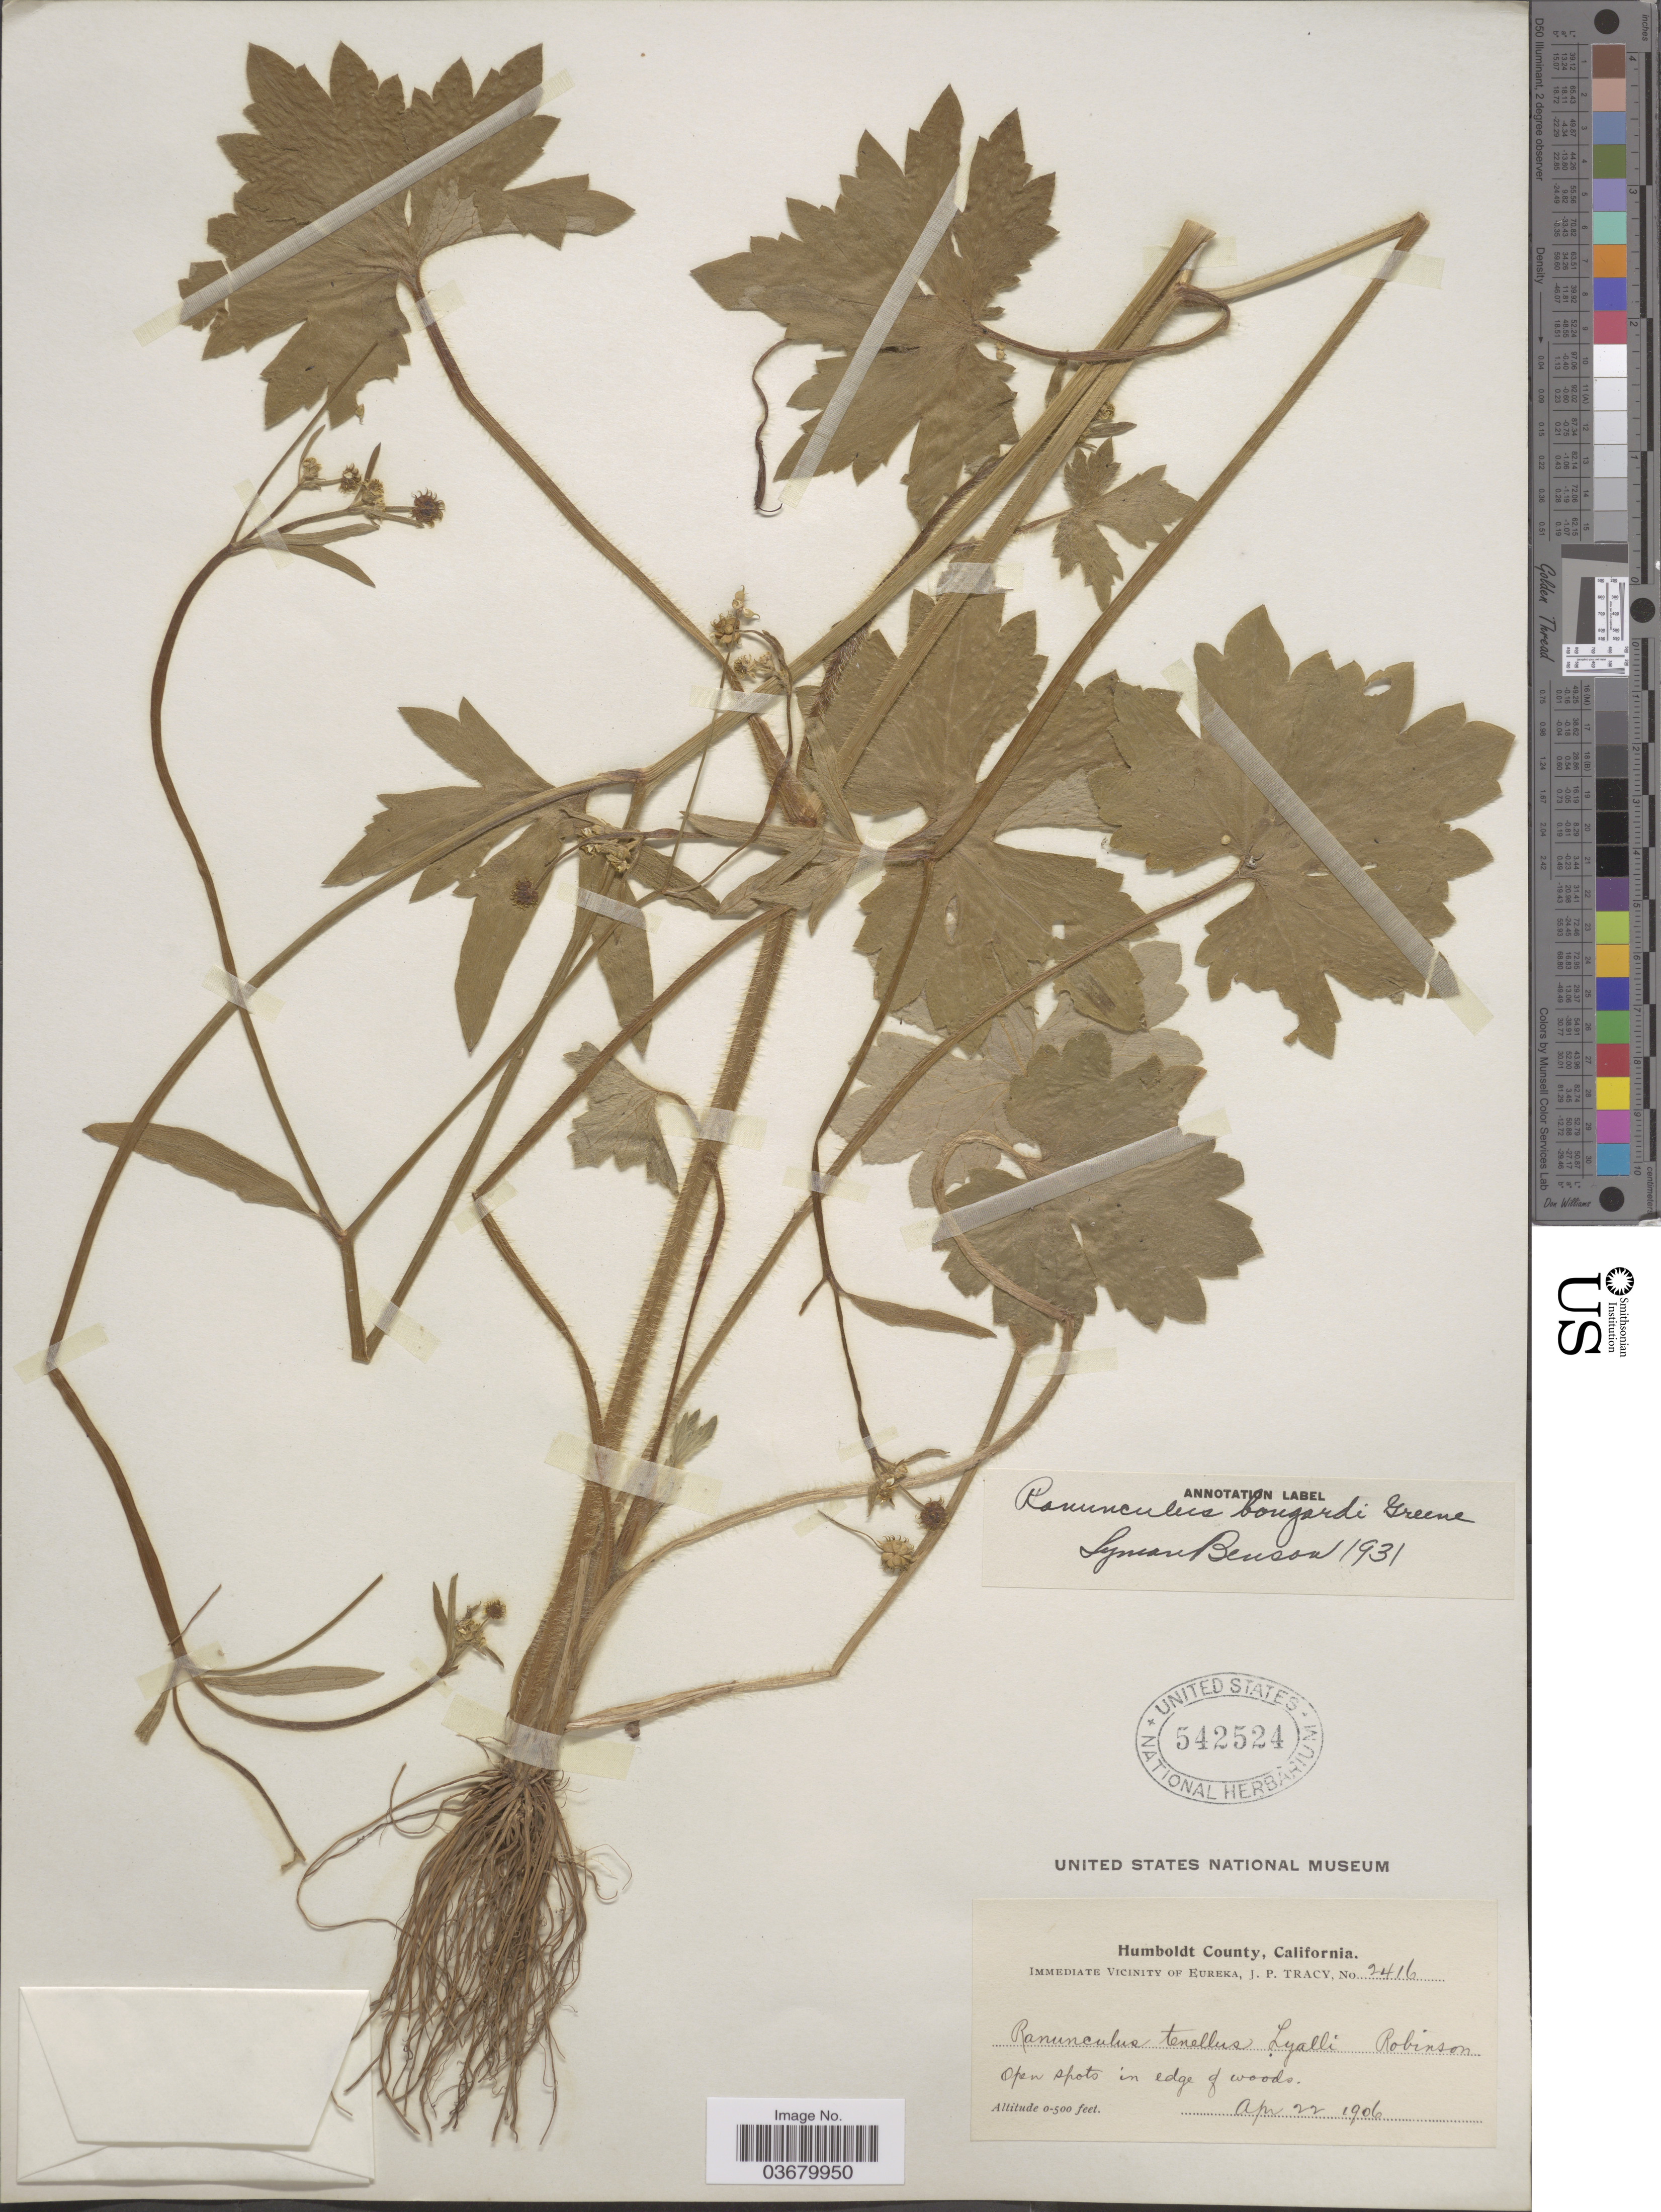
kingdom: Plantae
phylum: Tracheophyta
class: Magnoliopsida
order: Ranunculales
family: Ranunculaceae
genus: Ranunculus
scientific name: Ranunculus bongardii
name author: Greene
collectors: J. Tracy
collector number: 2416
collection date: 1906-04-22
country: United States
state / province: California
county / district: Humboldt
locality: Humboldt County. Immediate Vicinity of Eureka.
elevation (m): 0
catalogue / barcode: US 542524